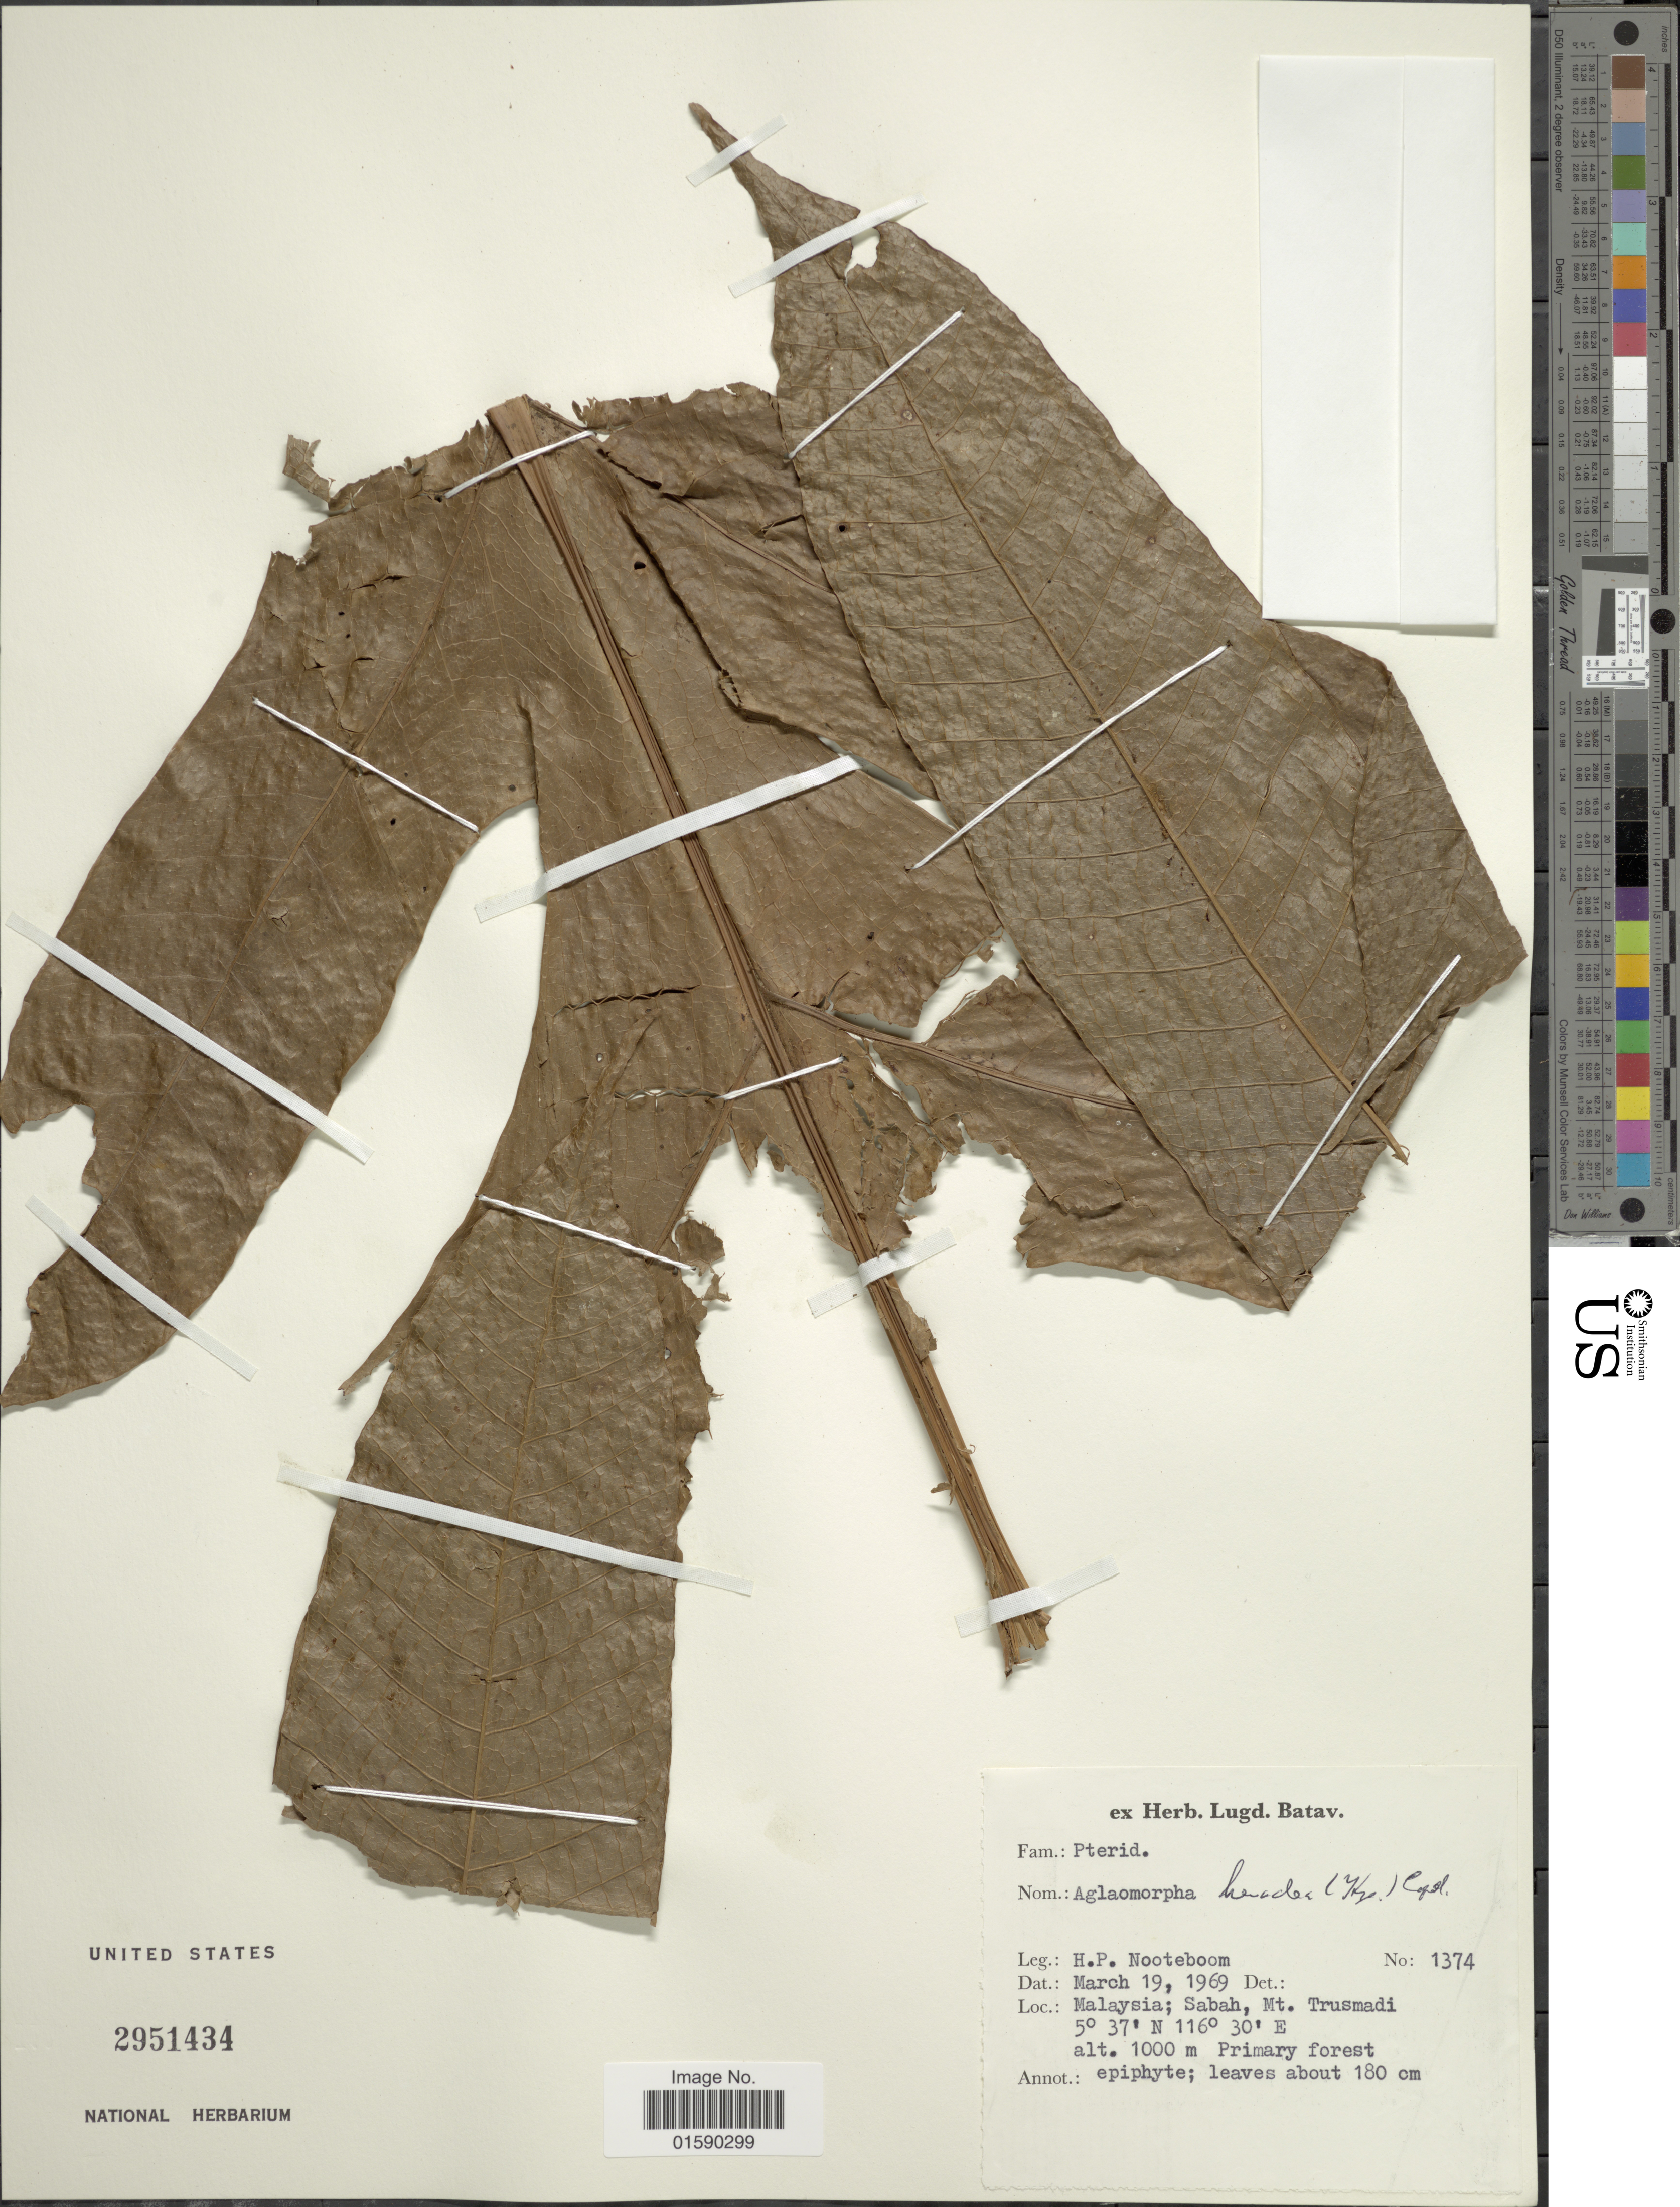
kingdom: Plantae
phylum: Tracheophyta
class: Polypodiopsida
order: Polypodiales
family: Polypodiaceae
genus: Aglaomorpha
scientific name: Aglaomorpha heraclea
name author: (Kunze) Copel.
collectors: H. P. Nooteboom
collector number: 1374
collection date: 1969-03-19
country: Malaysia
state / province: Sabah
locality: Malaysia; Sabah, Mt. Trusmadi.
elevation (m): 1000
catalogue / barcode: US 2951434